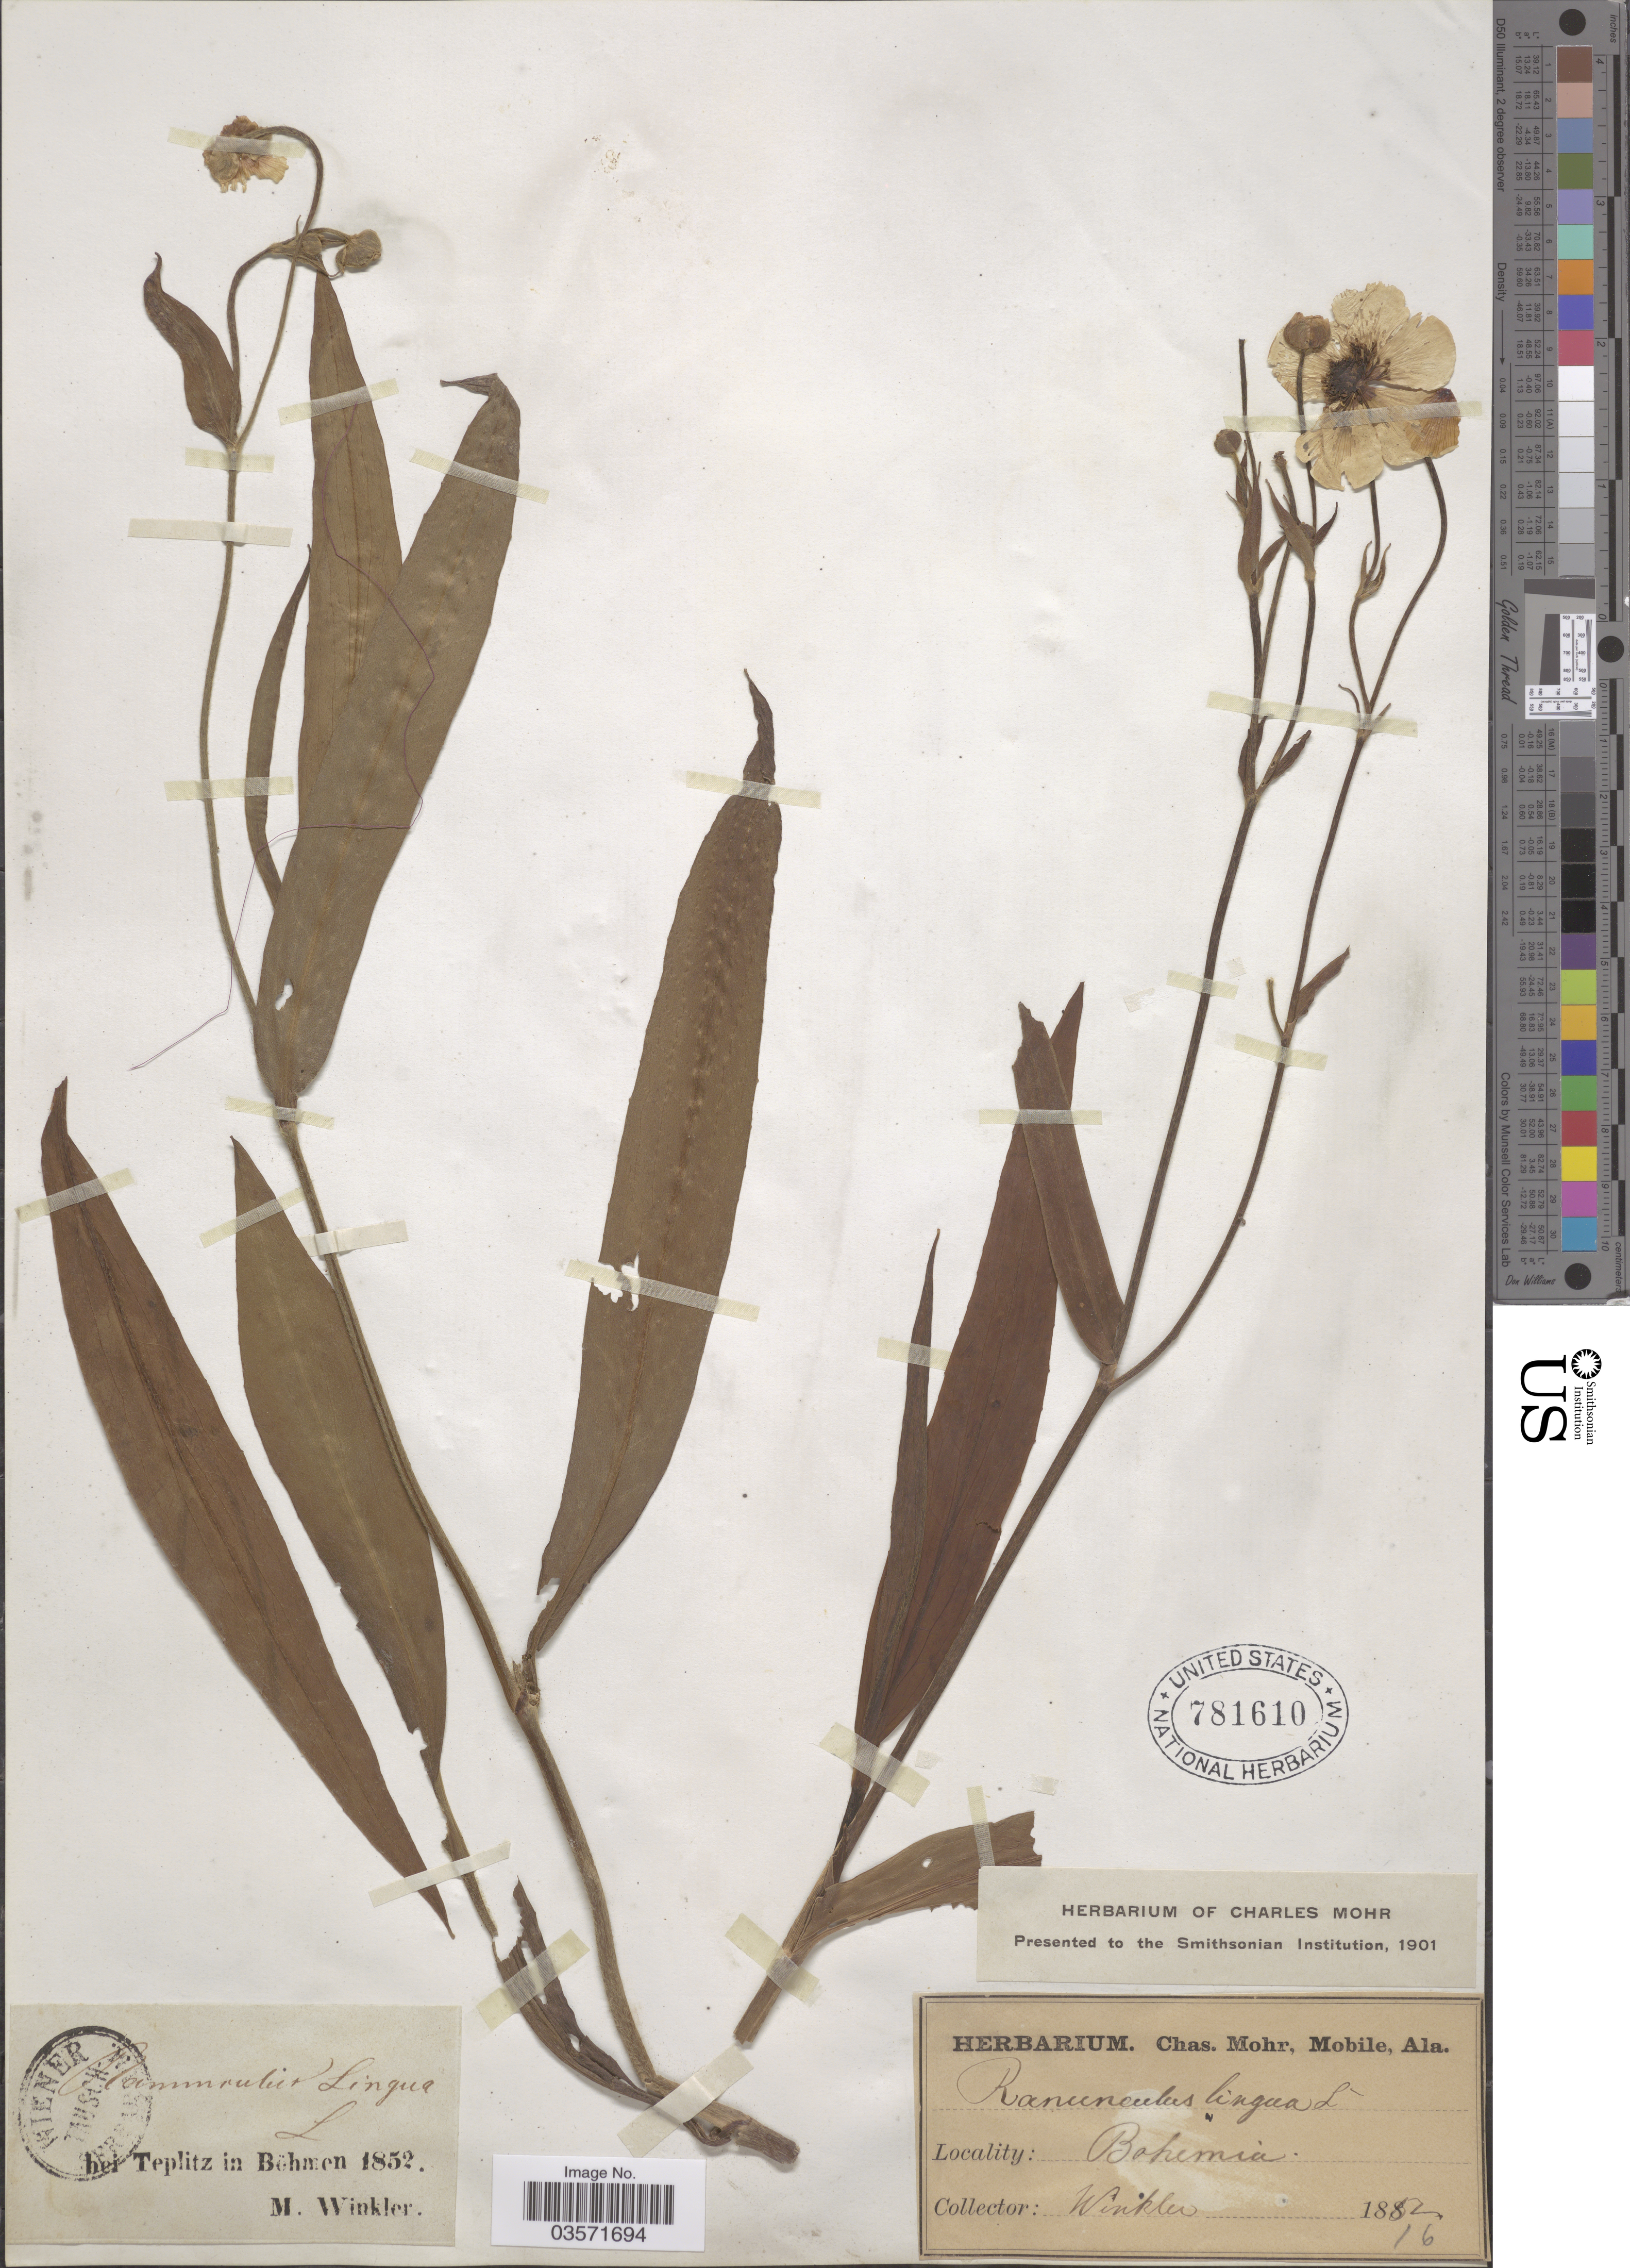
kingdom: Plantae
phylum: Tracheophyta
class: Magnoliopsida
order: Ranunculales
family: Ranunculaceae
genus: Ranunculus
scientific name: Ranunculus lingua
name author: L.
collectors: M. Winkler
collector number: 16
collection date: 1852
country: Czechia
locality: Bei Teplitz in Böhmen. Bohemia.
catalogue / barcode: US 781610